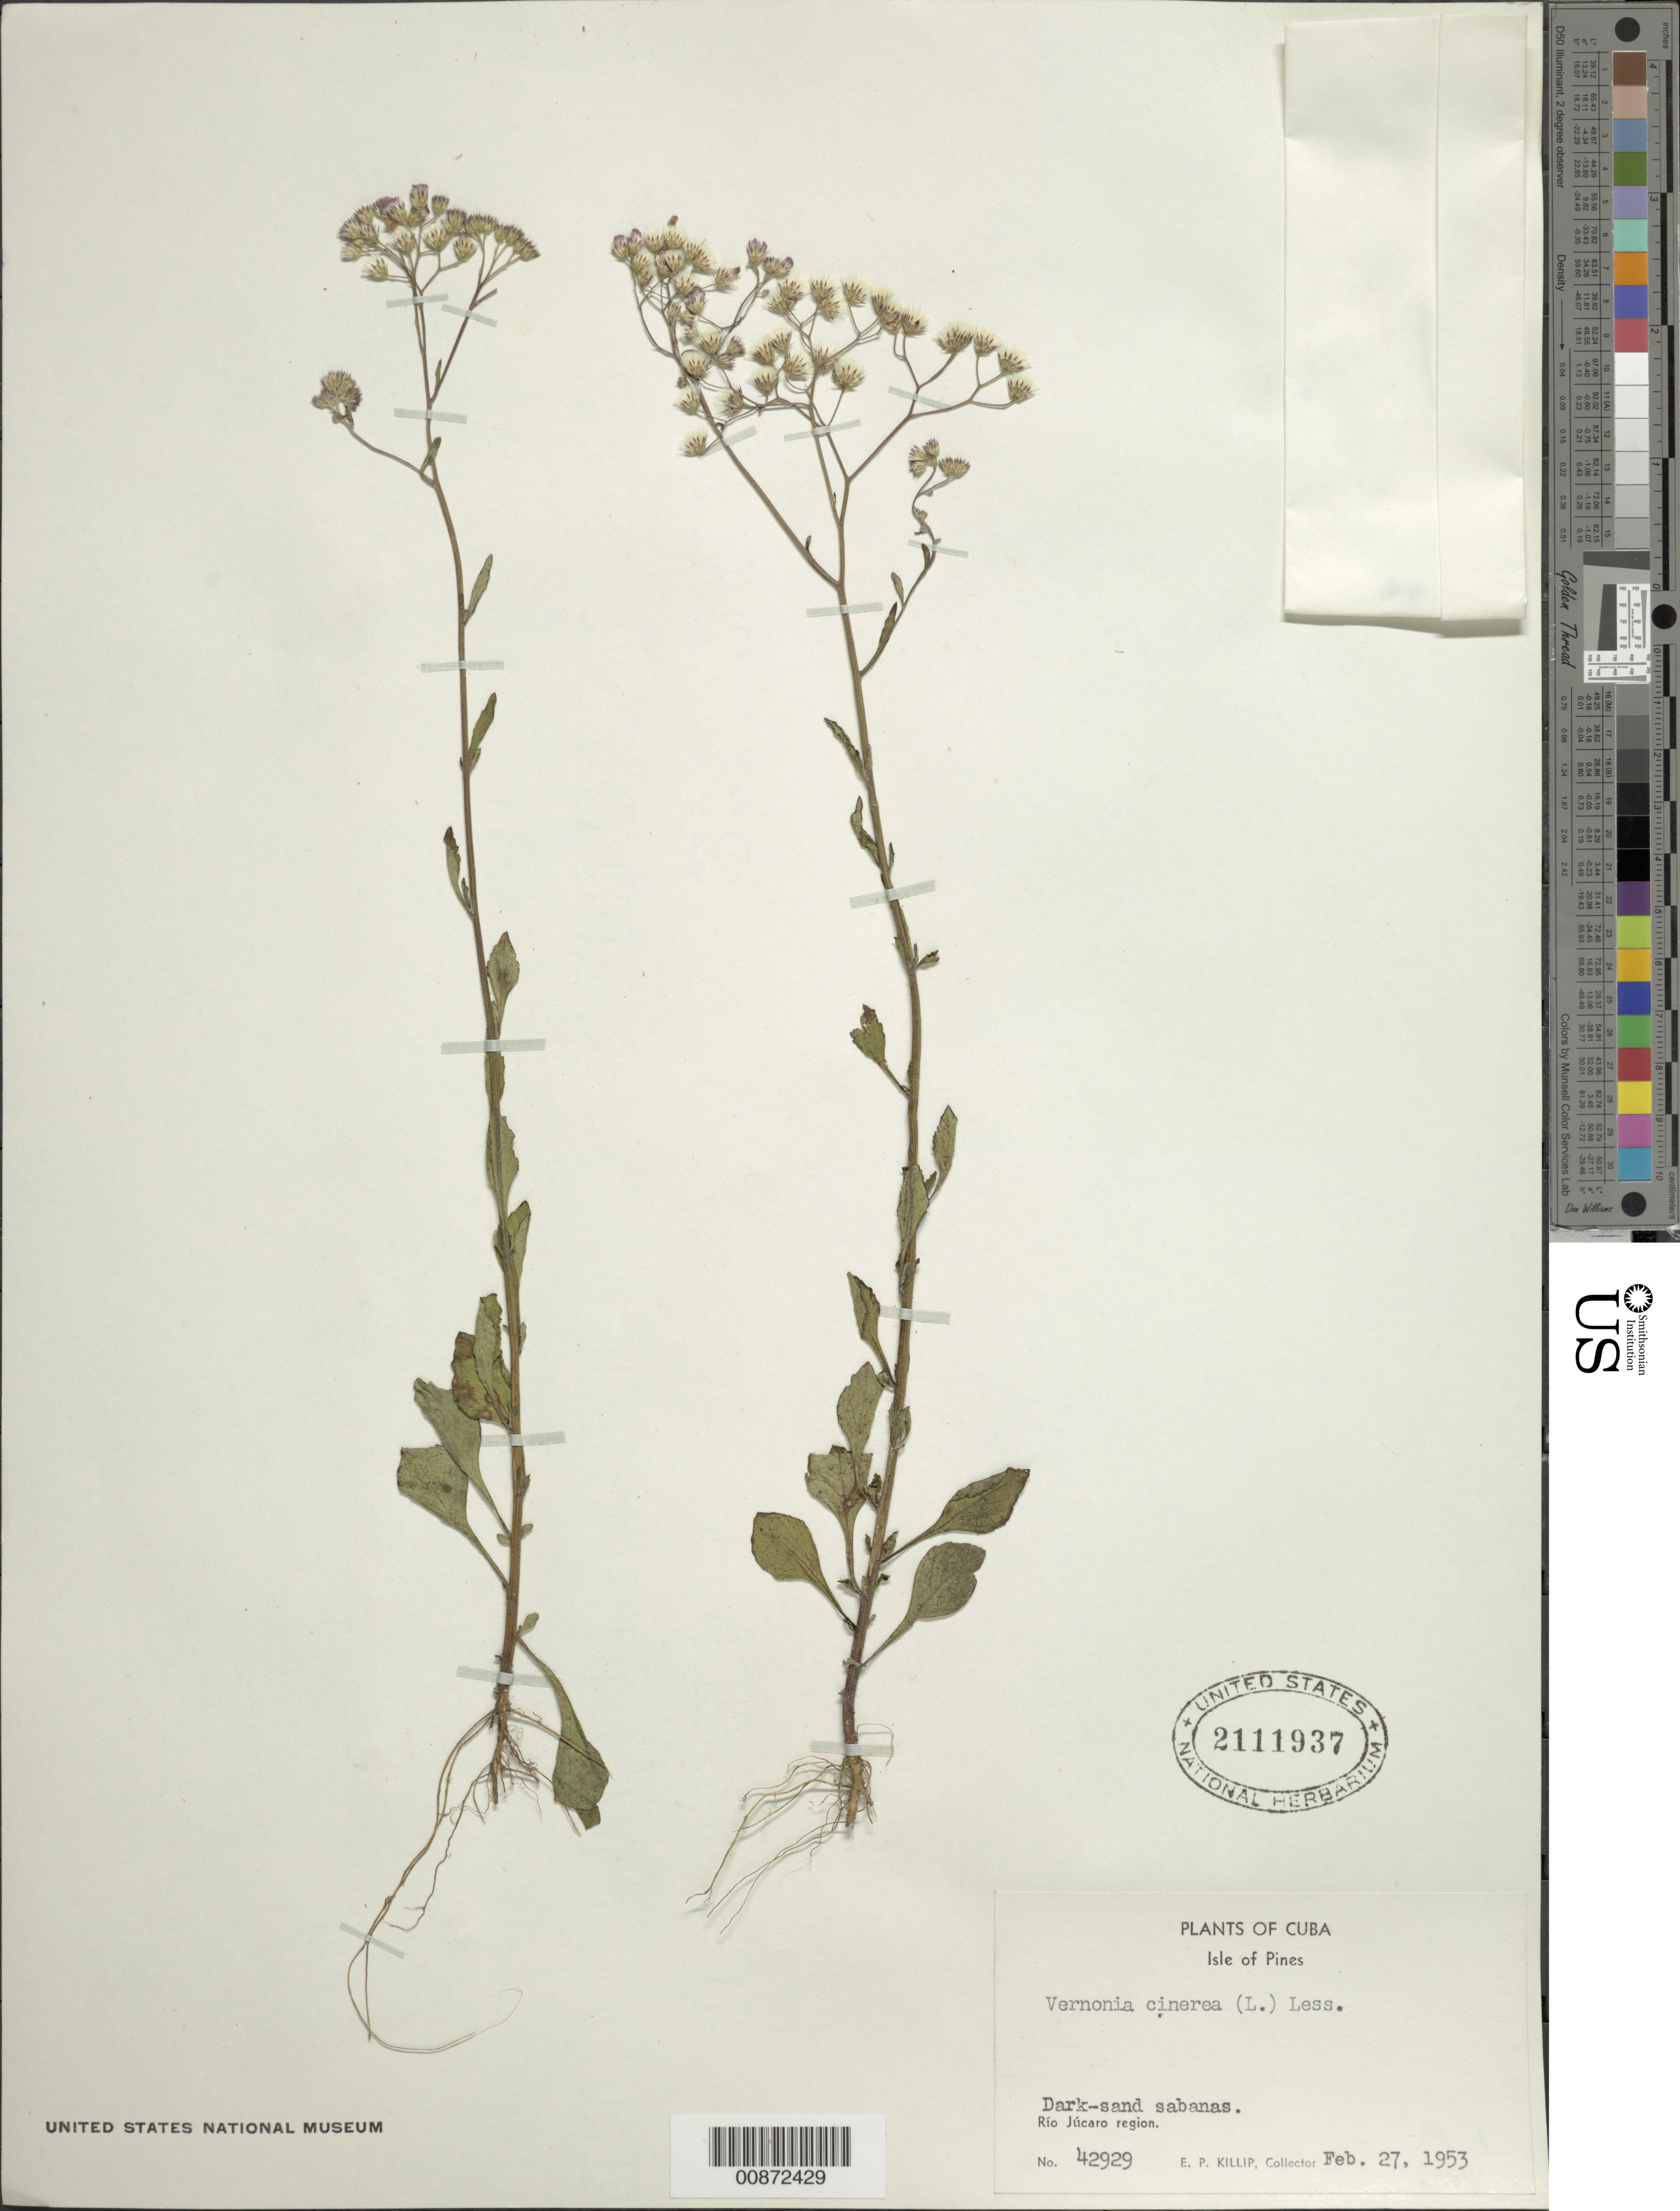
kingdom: Plantae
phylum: Tracheophyta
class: Magnoliopsida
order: Asterales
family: Asteraceae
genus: Cyanthillium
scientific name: Cyanthillium cinereum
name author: (L.) H. Rob.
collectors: E. P. Killip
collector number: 42929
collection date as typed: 27 Feb 1953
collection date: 1953-02-27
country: Cuba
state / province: Isla de La Juventud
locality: Rio Jucaro region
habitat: Dark-sand sabanas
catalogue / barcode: US 2111937